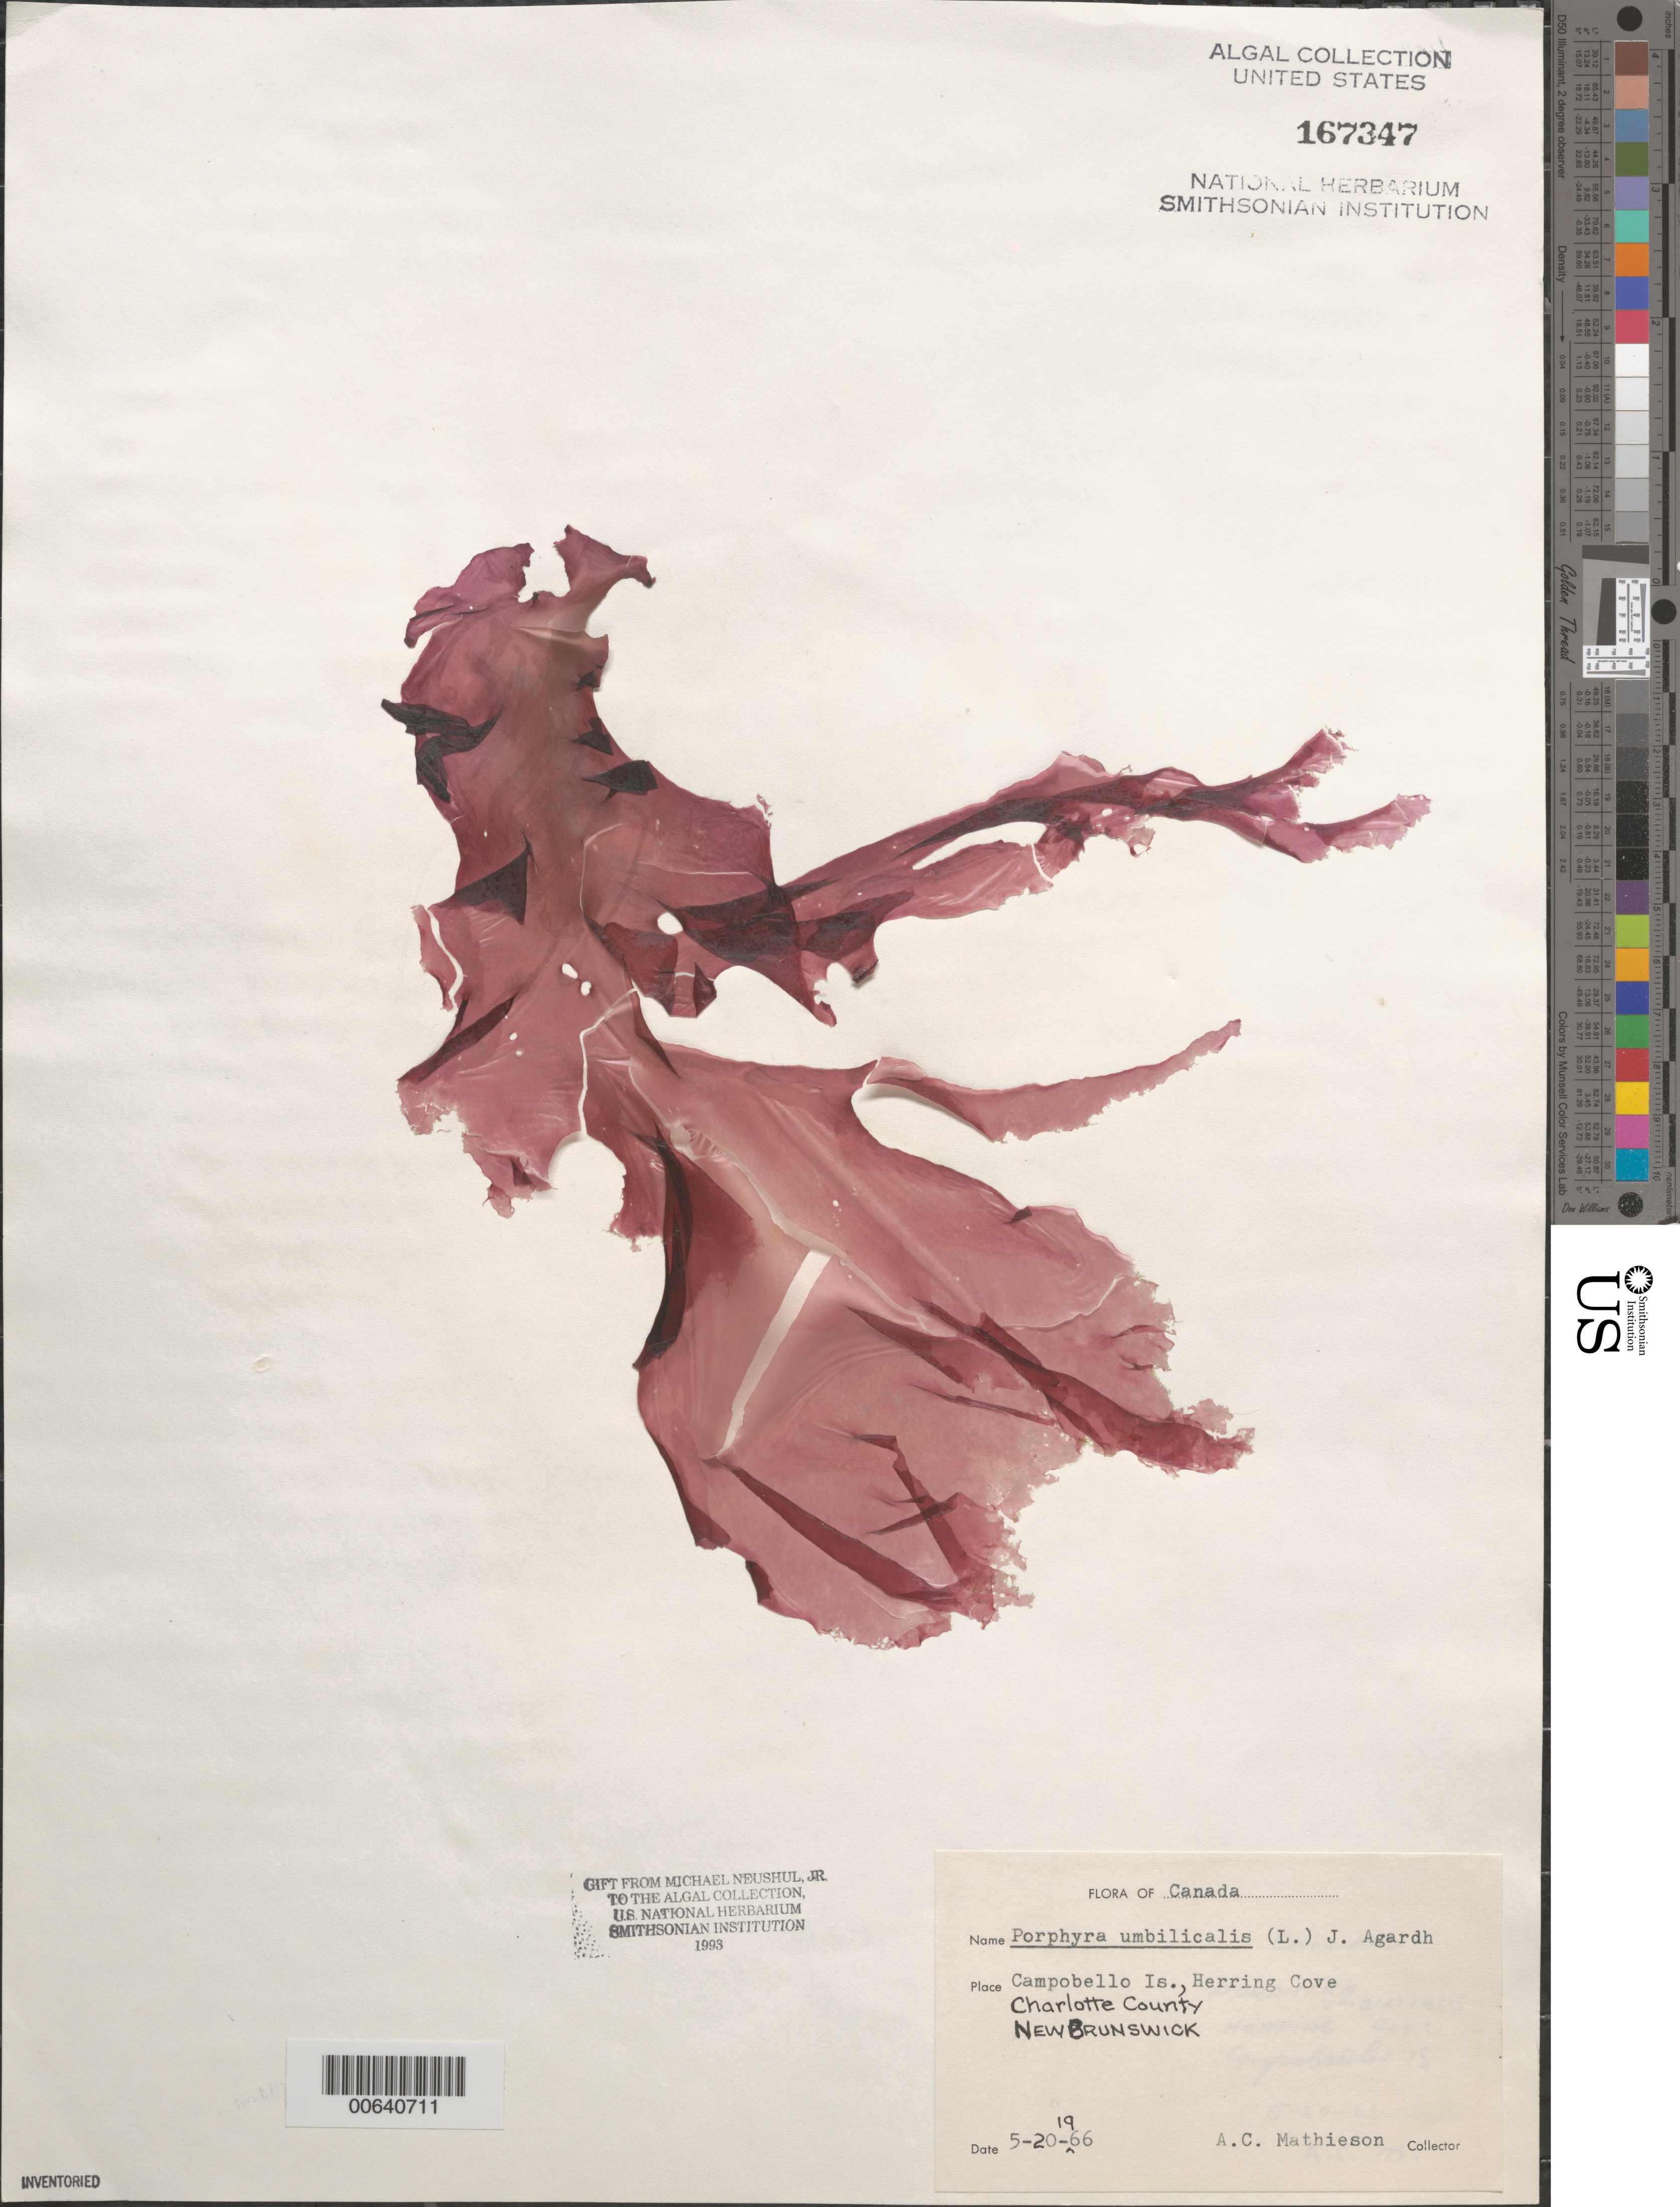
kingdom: Plantae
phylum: Rhodophyta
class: Bangiophyceae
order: Bangiales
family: Bangiaceae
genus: Porphyra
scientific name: Porphyra umbilicalis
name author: Kütz.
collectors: A. C. Mathieson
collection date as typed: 20 May 1966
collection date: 1966-05-20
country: Canada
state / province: New Brunswick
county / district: Charlotte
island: Campobello Island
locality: Herring Cove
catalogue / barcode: US 167347